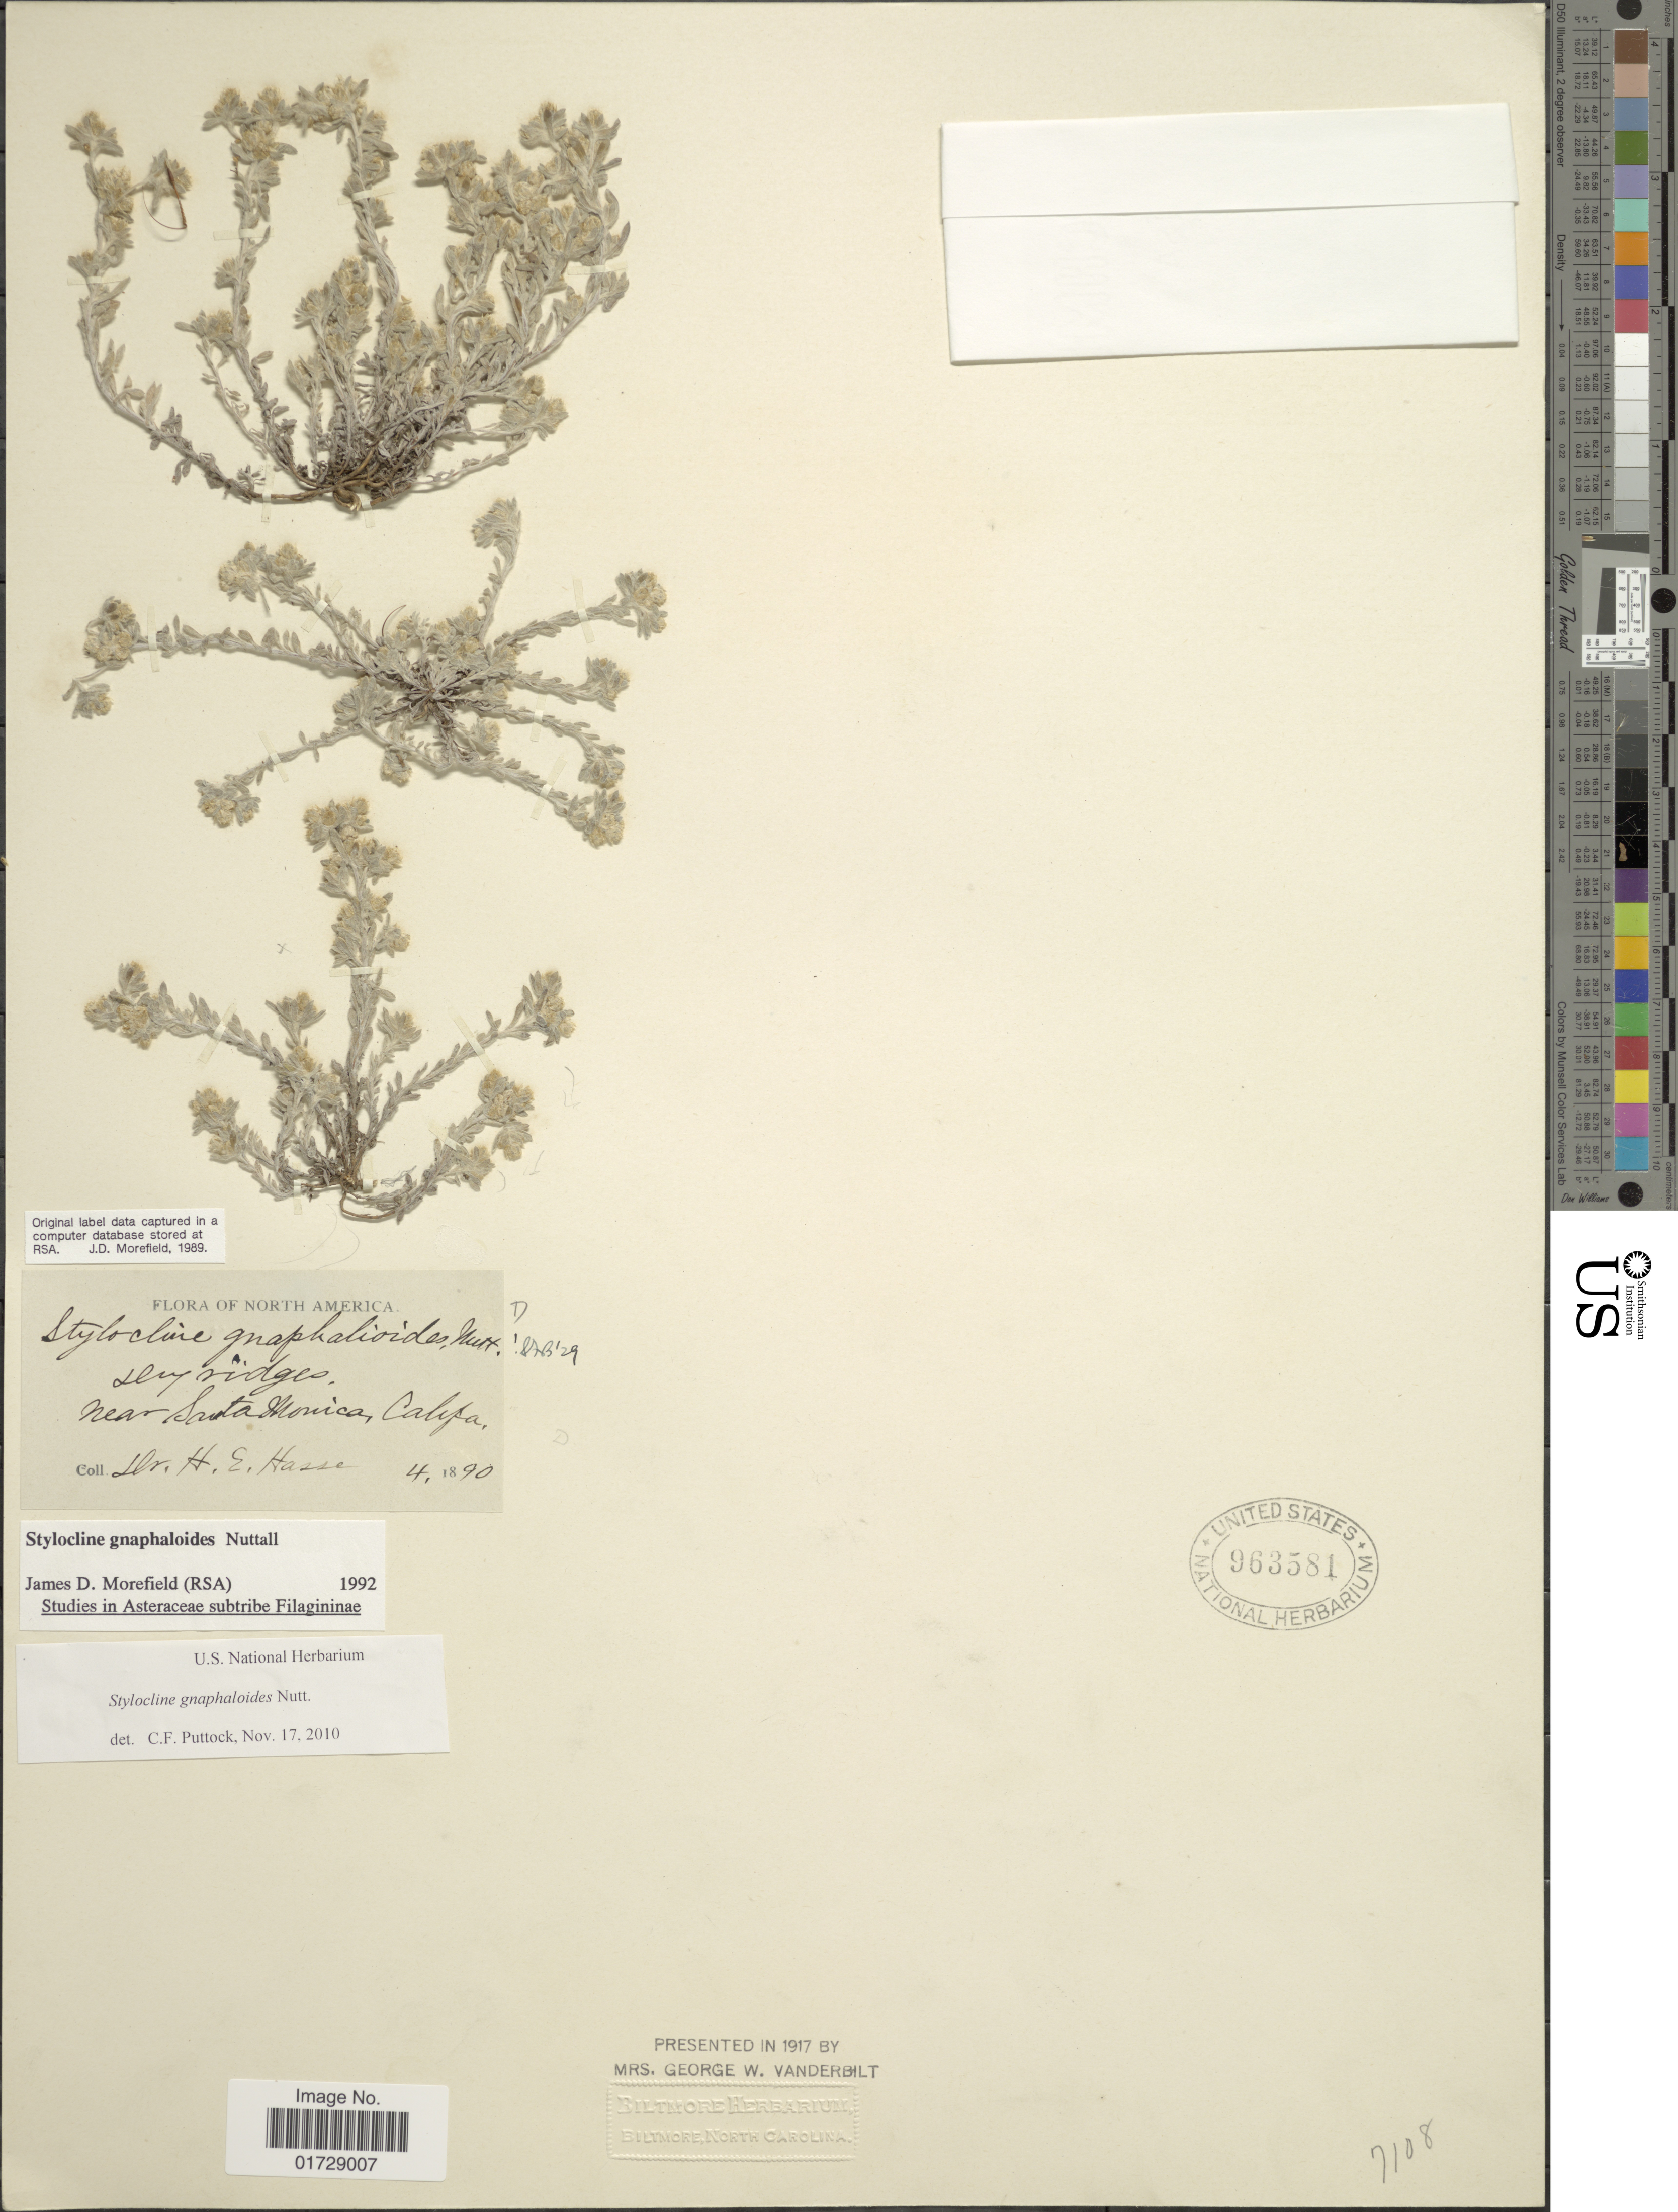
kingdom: Plantae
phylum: Tracheophyta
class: Magnoliopsida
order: Asterales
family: Asteraceae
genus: Stylocline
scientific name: Stylocline gnaphalioides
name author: Nutt.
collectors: H. E. Hasse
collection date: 1890-04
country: United States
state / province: California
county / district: Los Angeles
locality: Near Santa Monica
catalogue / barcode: US 963581